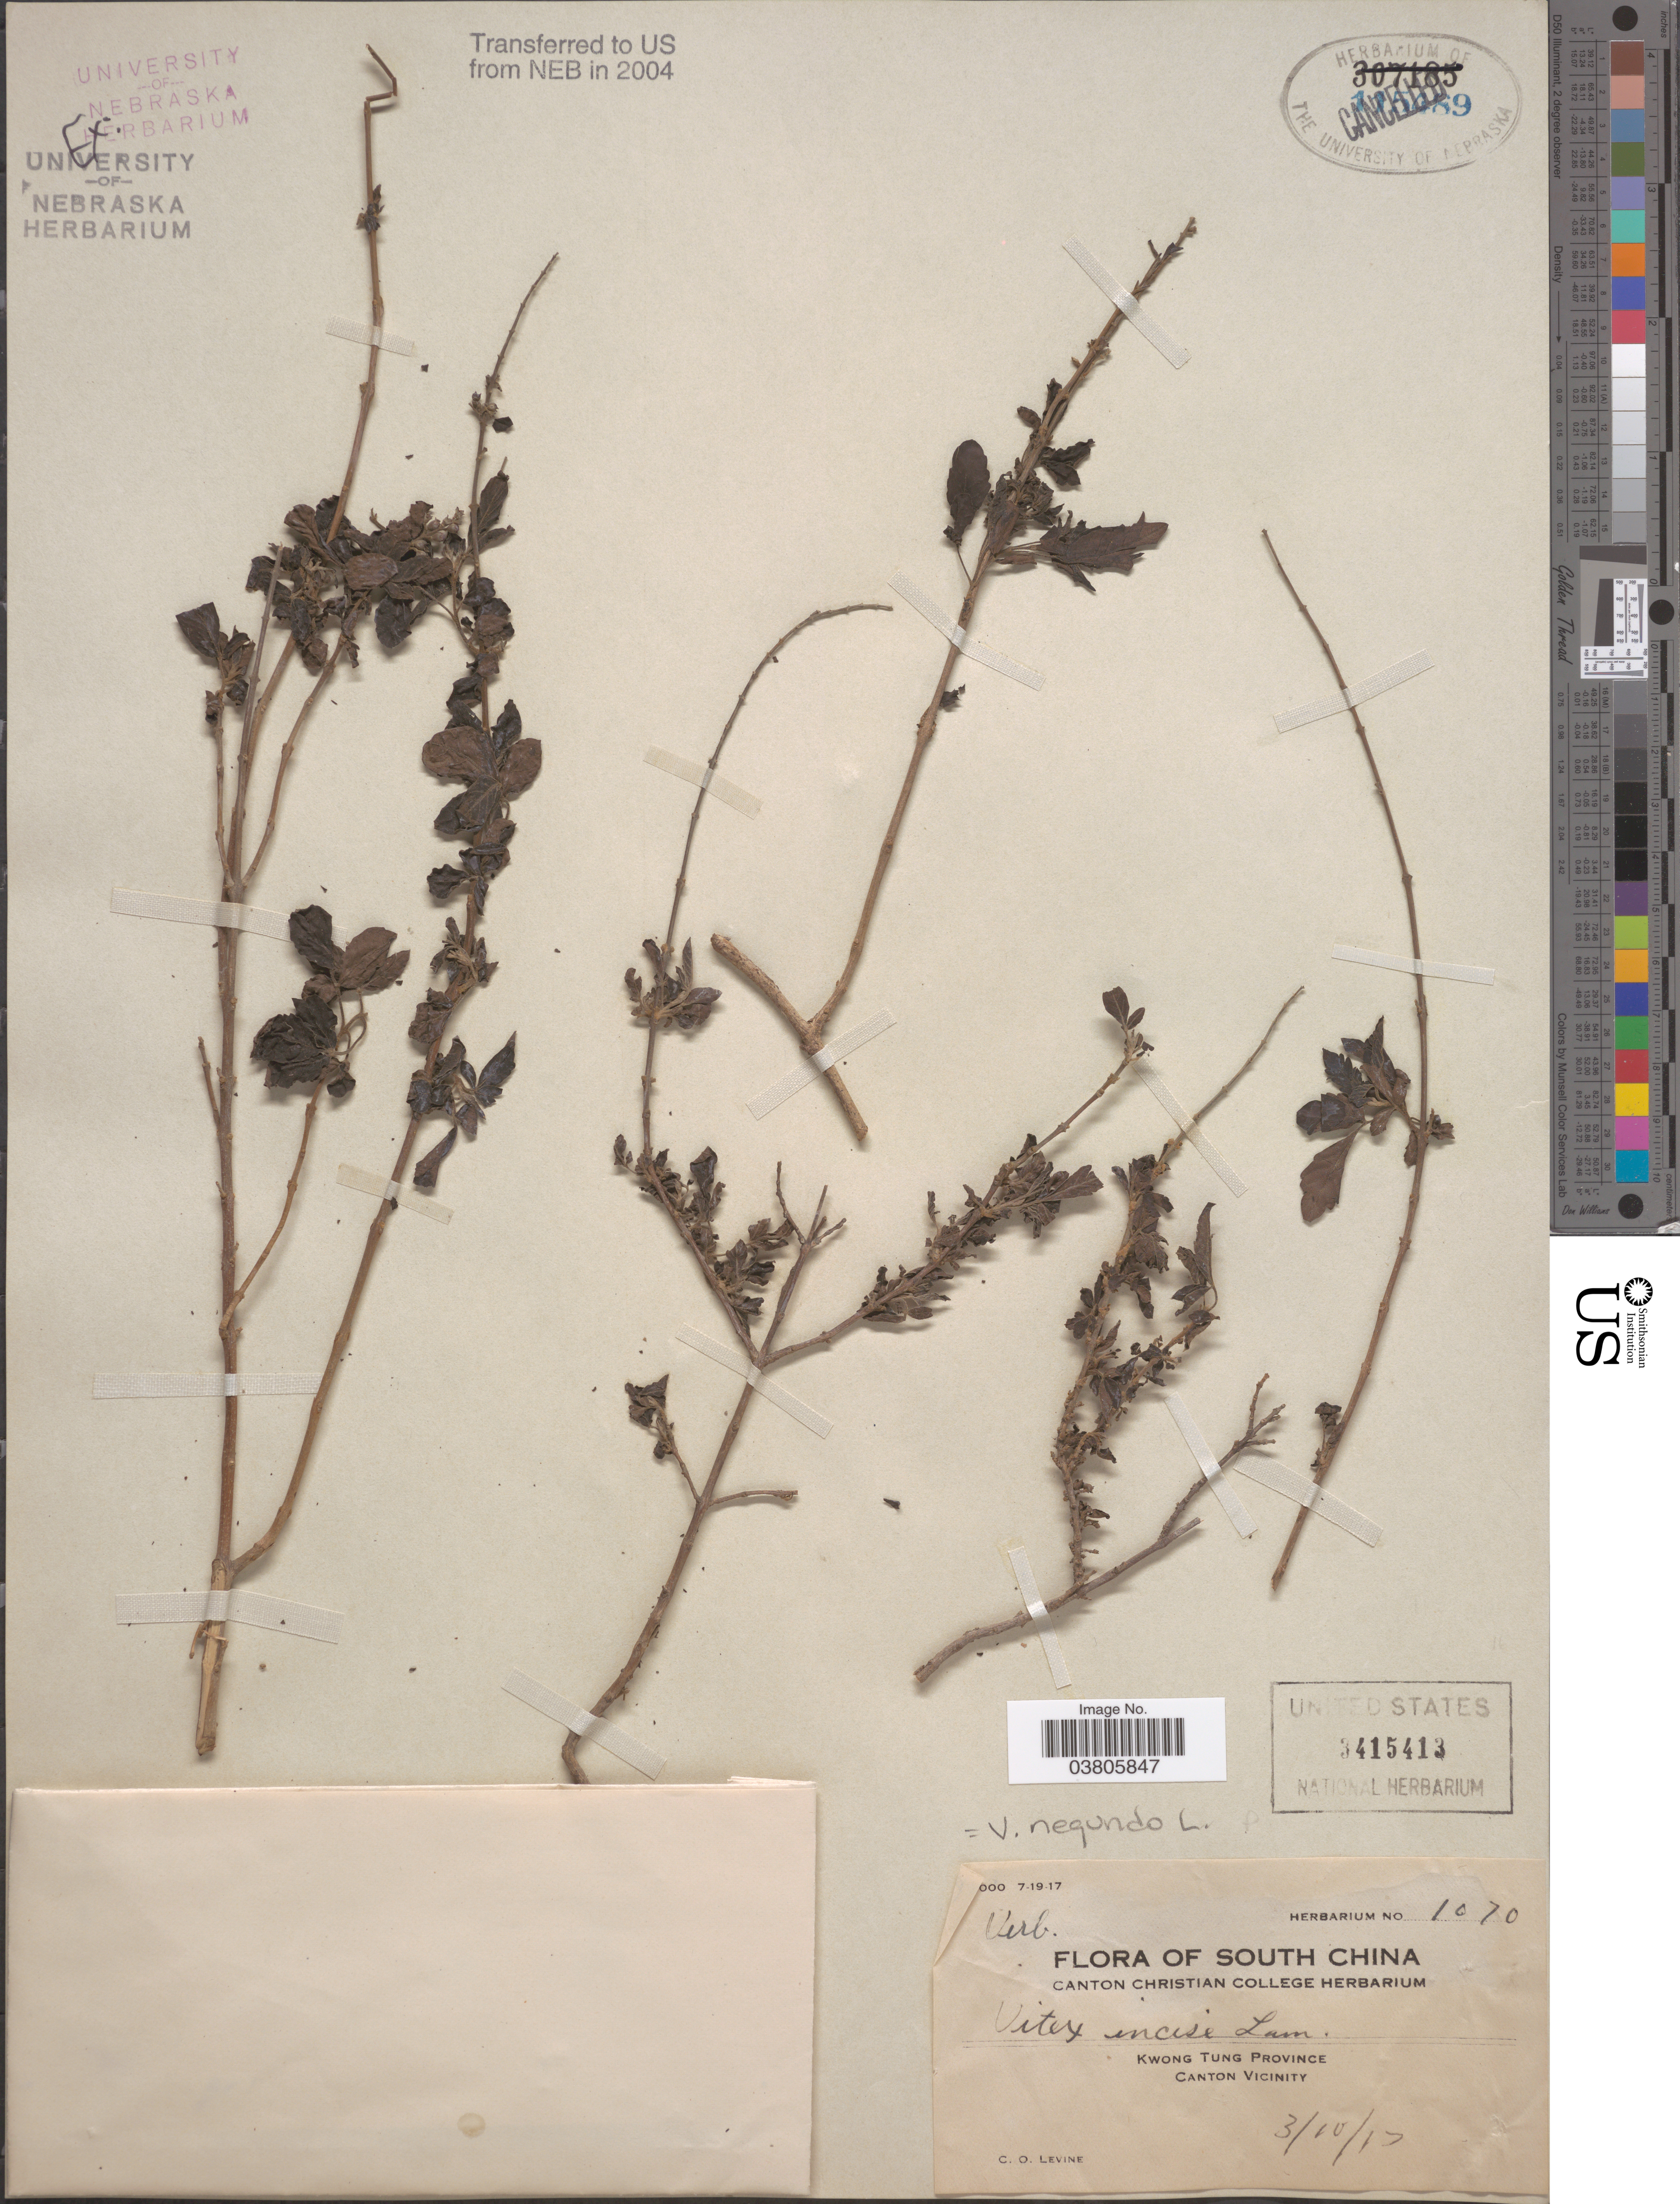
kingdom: Plantae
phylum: Tracheophyta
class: Magnoliopsida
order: Lamiales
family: Lamiaceae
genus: Vitex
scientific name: Vitex negundo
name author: L.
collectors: C. O. Levine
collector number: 1070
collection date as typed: Transcribed d/m/y: 3/10/17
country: China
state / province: Guangdong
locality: Kwong Tung Province. Canton Vicinity.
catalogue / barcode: US 3415413